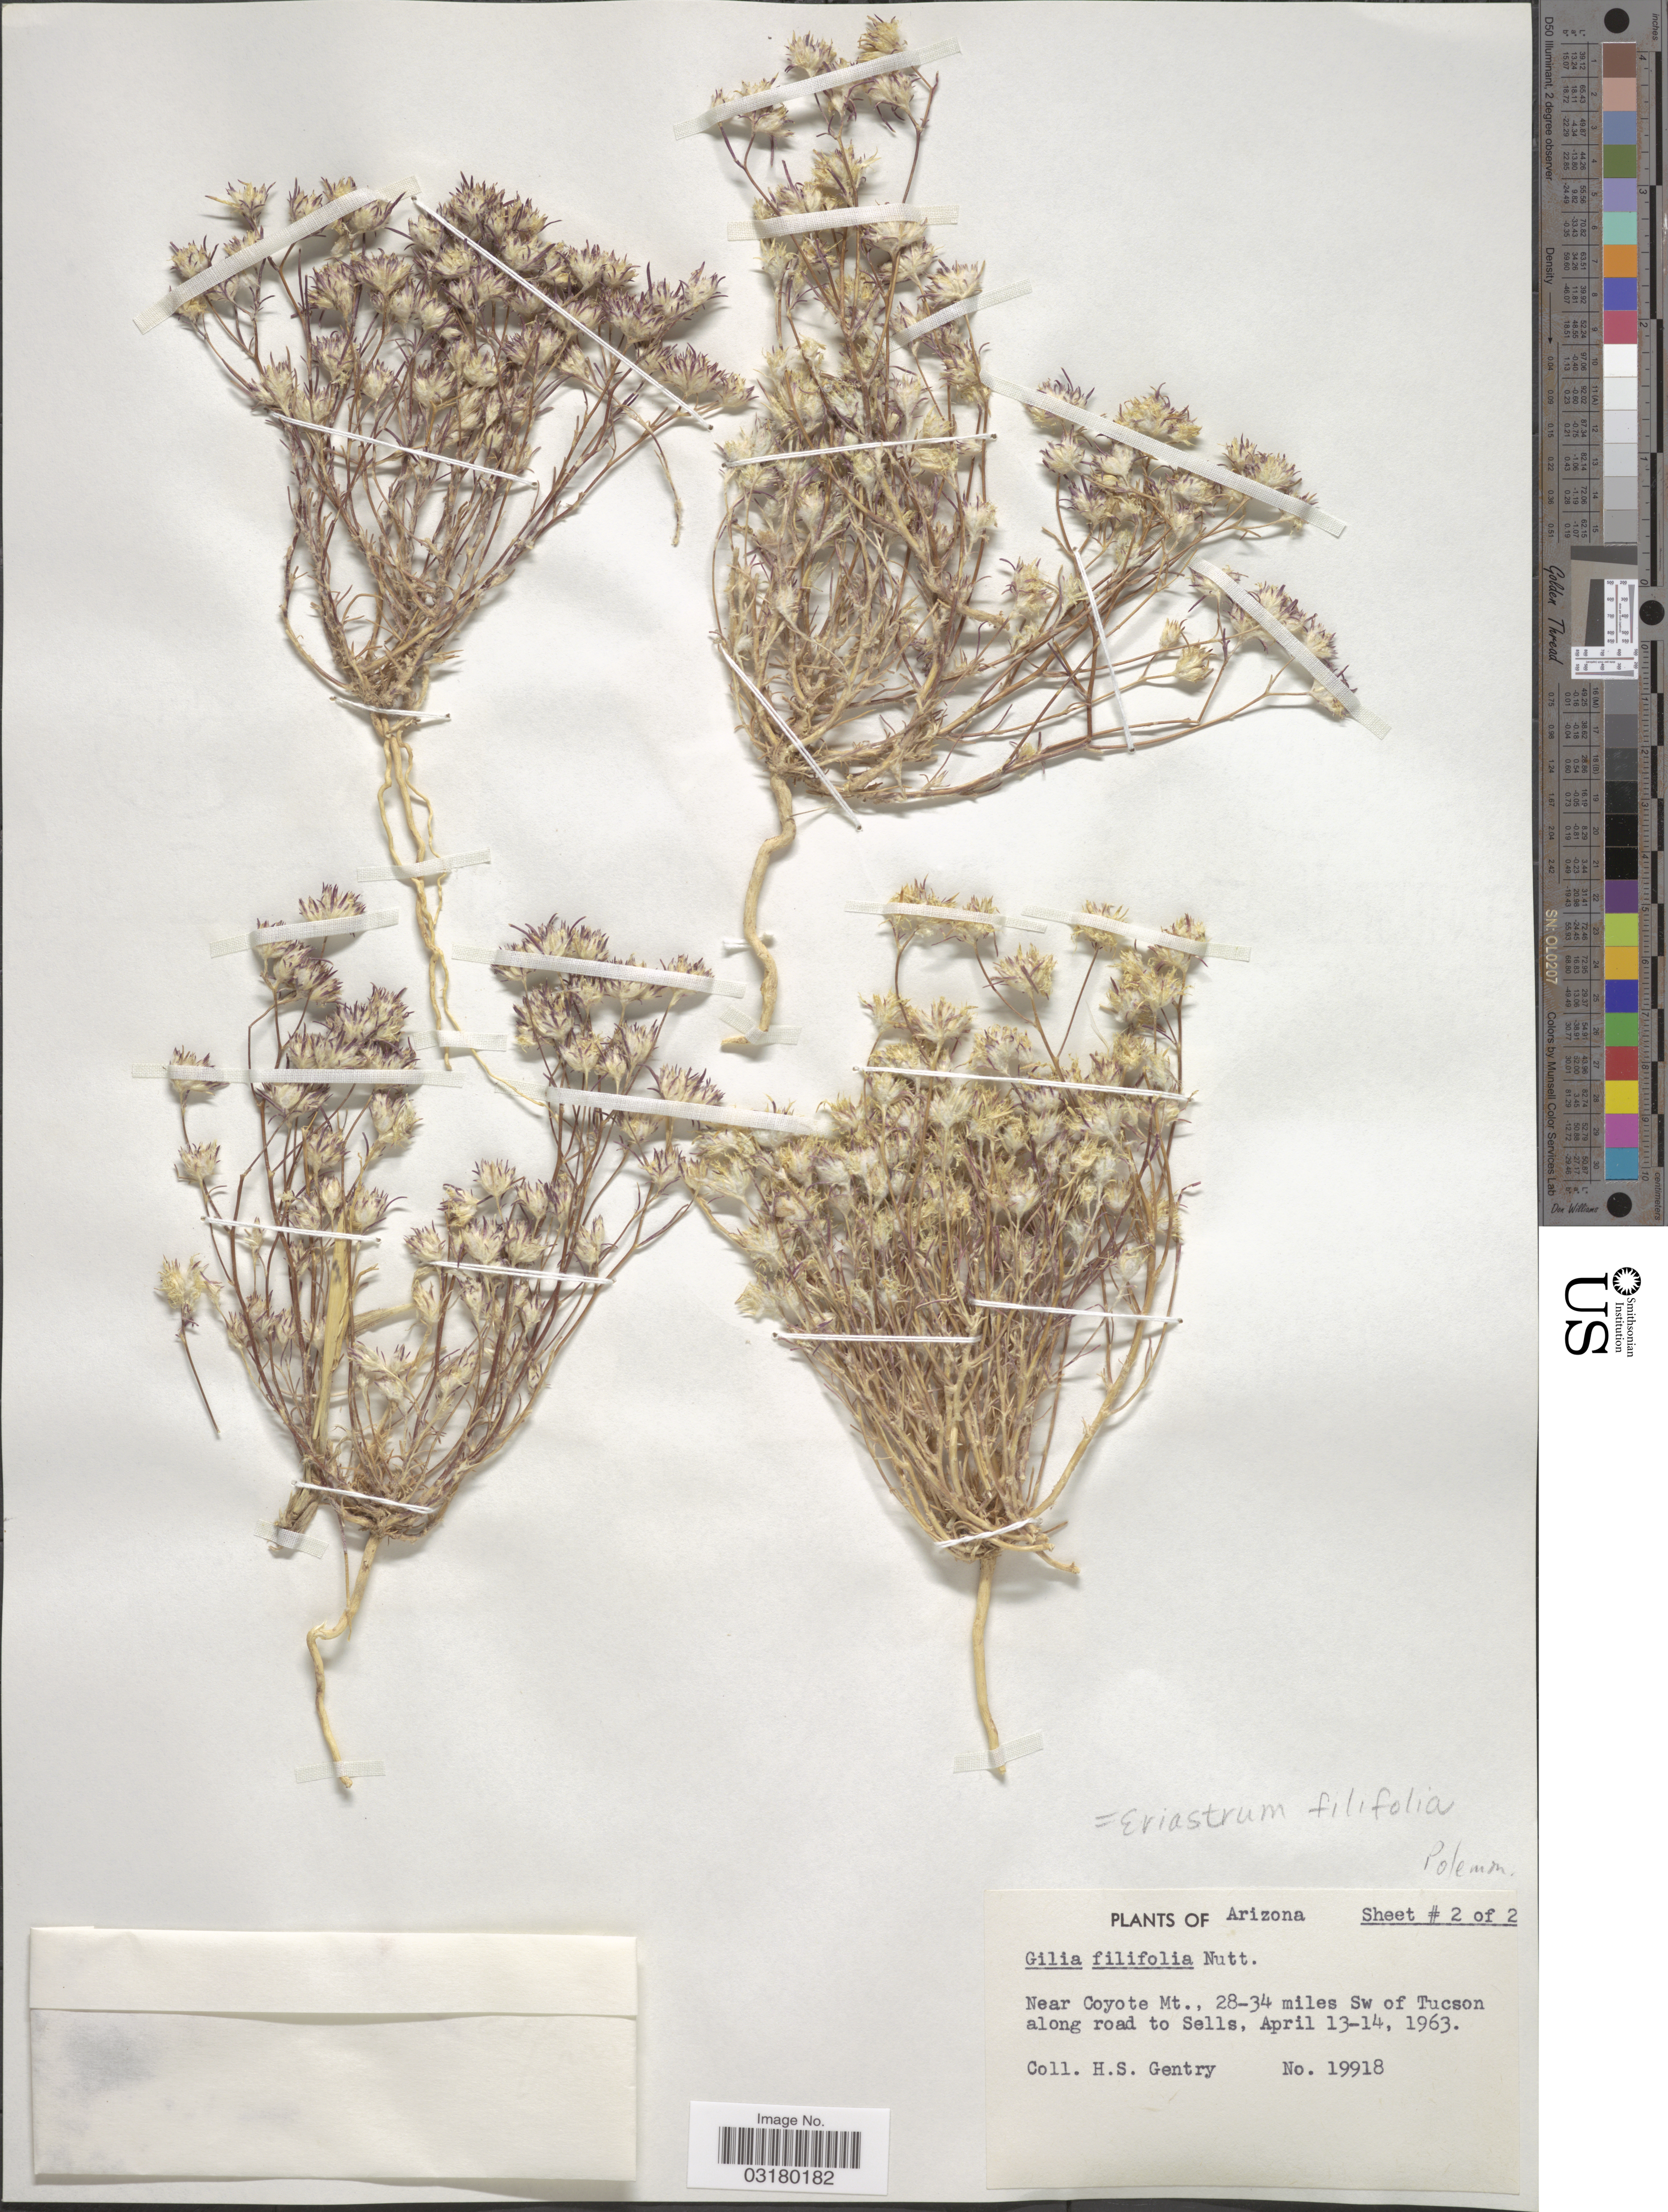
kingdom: Plantae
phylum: Tracheophyta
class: Magnoliopsida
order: Ericales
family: Polemoniaceae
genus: Eriastrum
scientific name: Eriastrum diffusum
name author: (A. Gray) H. Mason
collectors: H. S. Gentry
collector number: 19918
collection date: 1963-04-13/1963-04-14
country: United States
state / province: Arizona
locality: Near Coyote Mt., 28-34 miles Sw of Tucson along road to Sellis.